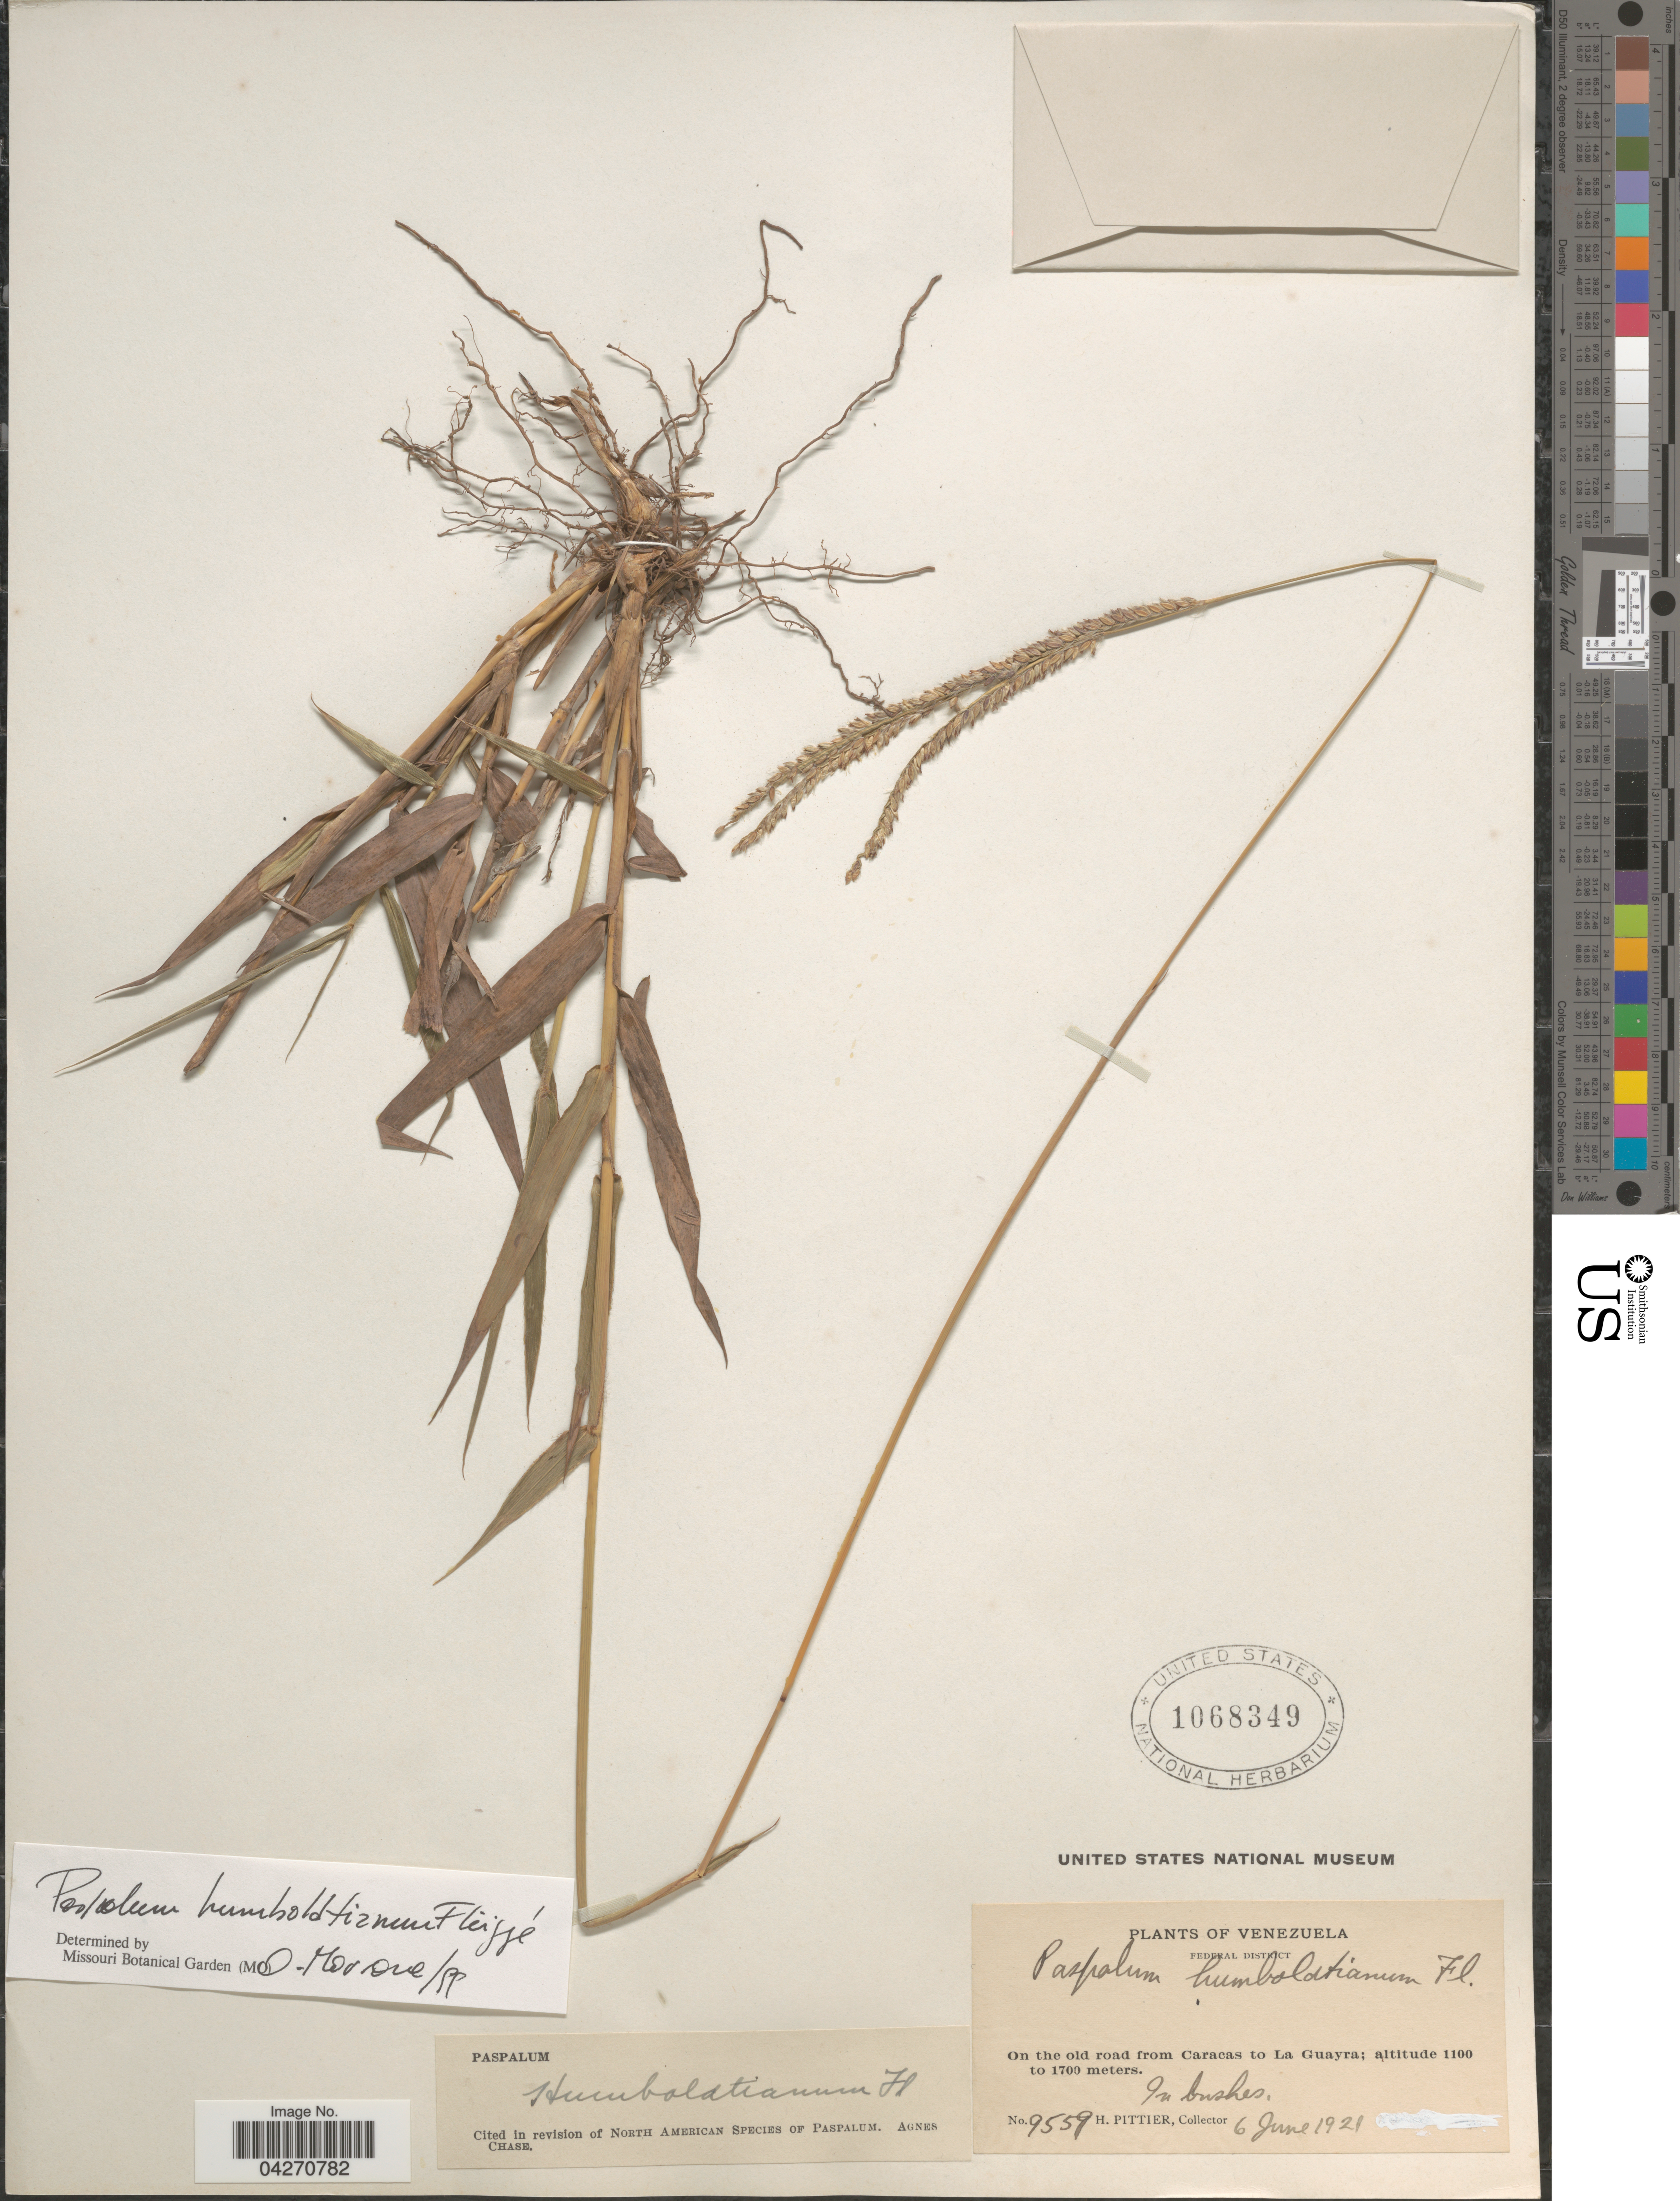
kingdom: Plantae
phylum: Tracheophyta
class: Liliopsida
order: Poales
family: Poaceae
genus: Paspalum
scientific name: Paspalum humboldtianum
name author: Flüggé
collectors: H. F. Pittier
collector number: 9559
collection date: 1921-06-06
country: Venezuela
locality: Federal District. On the old road from Caracas to La Guayra.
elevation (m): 1100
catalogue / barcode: US 1068349